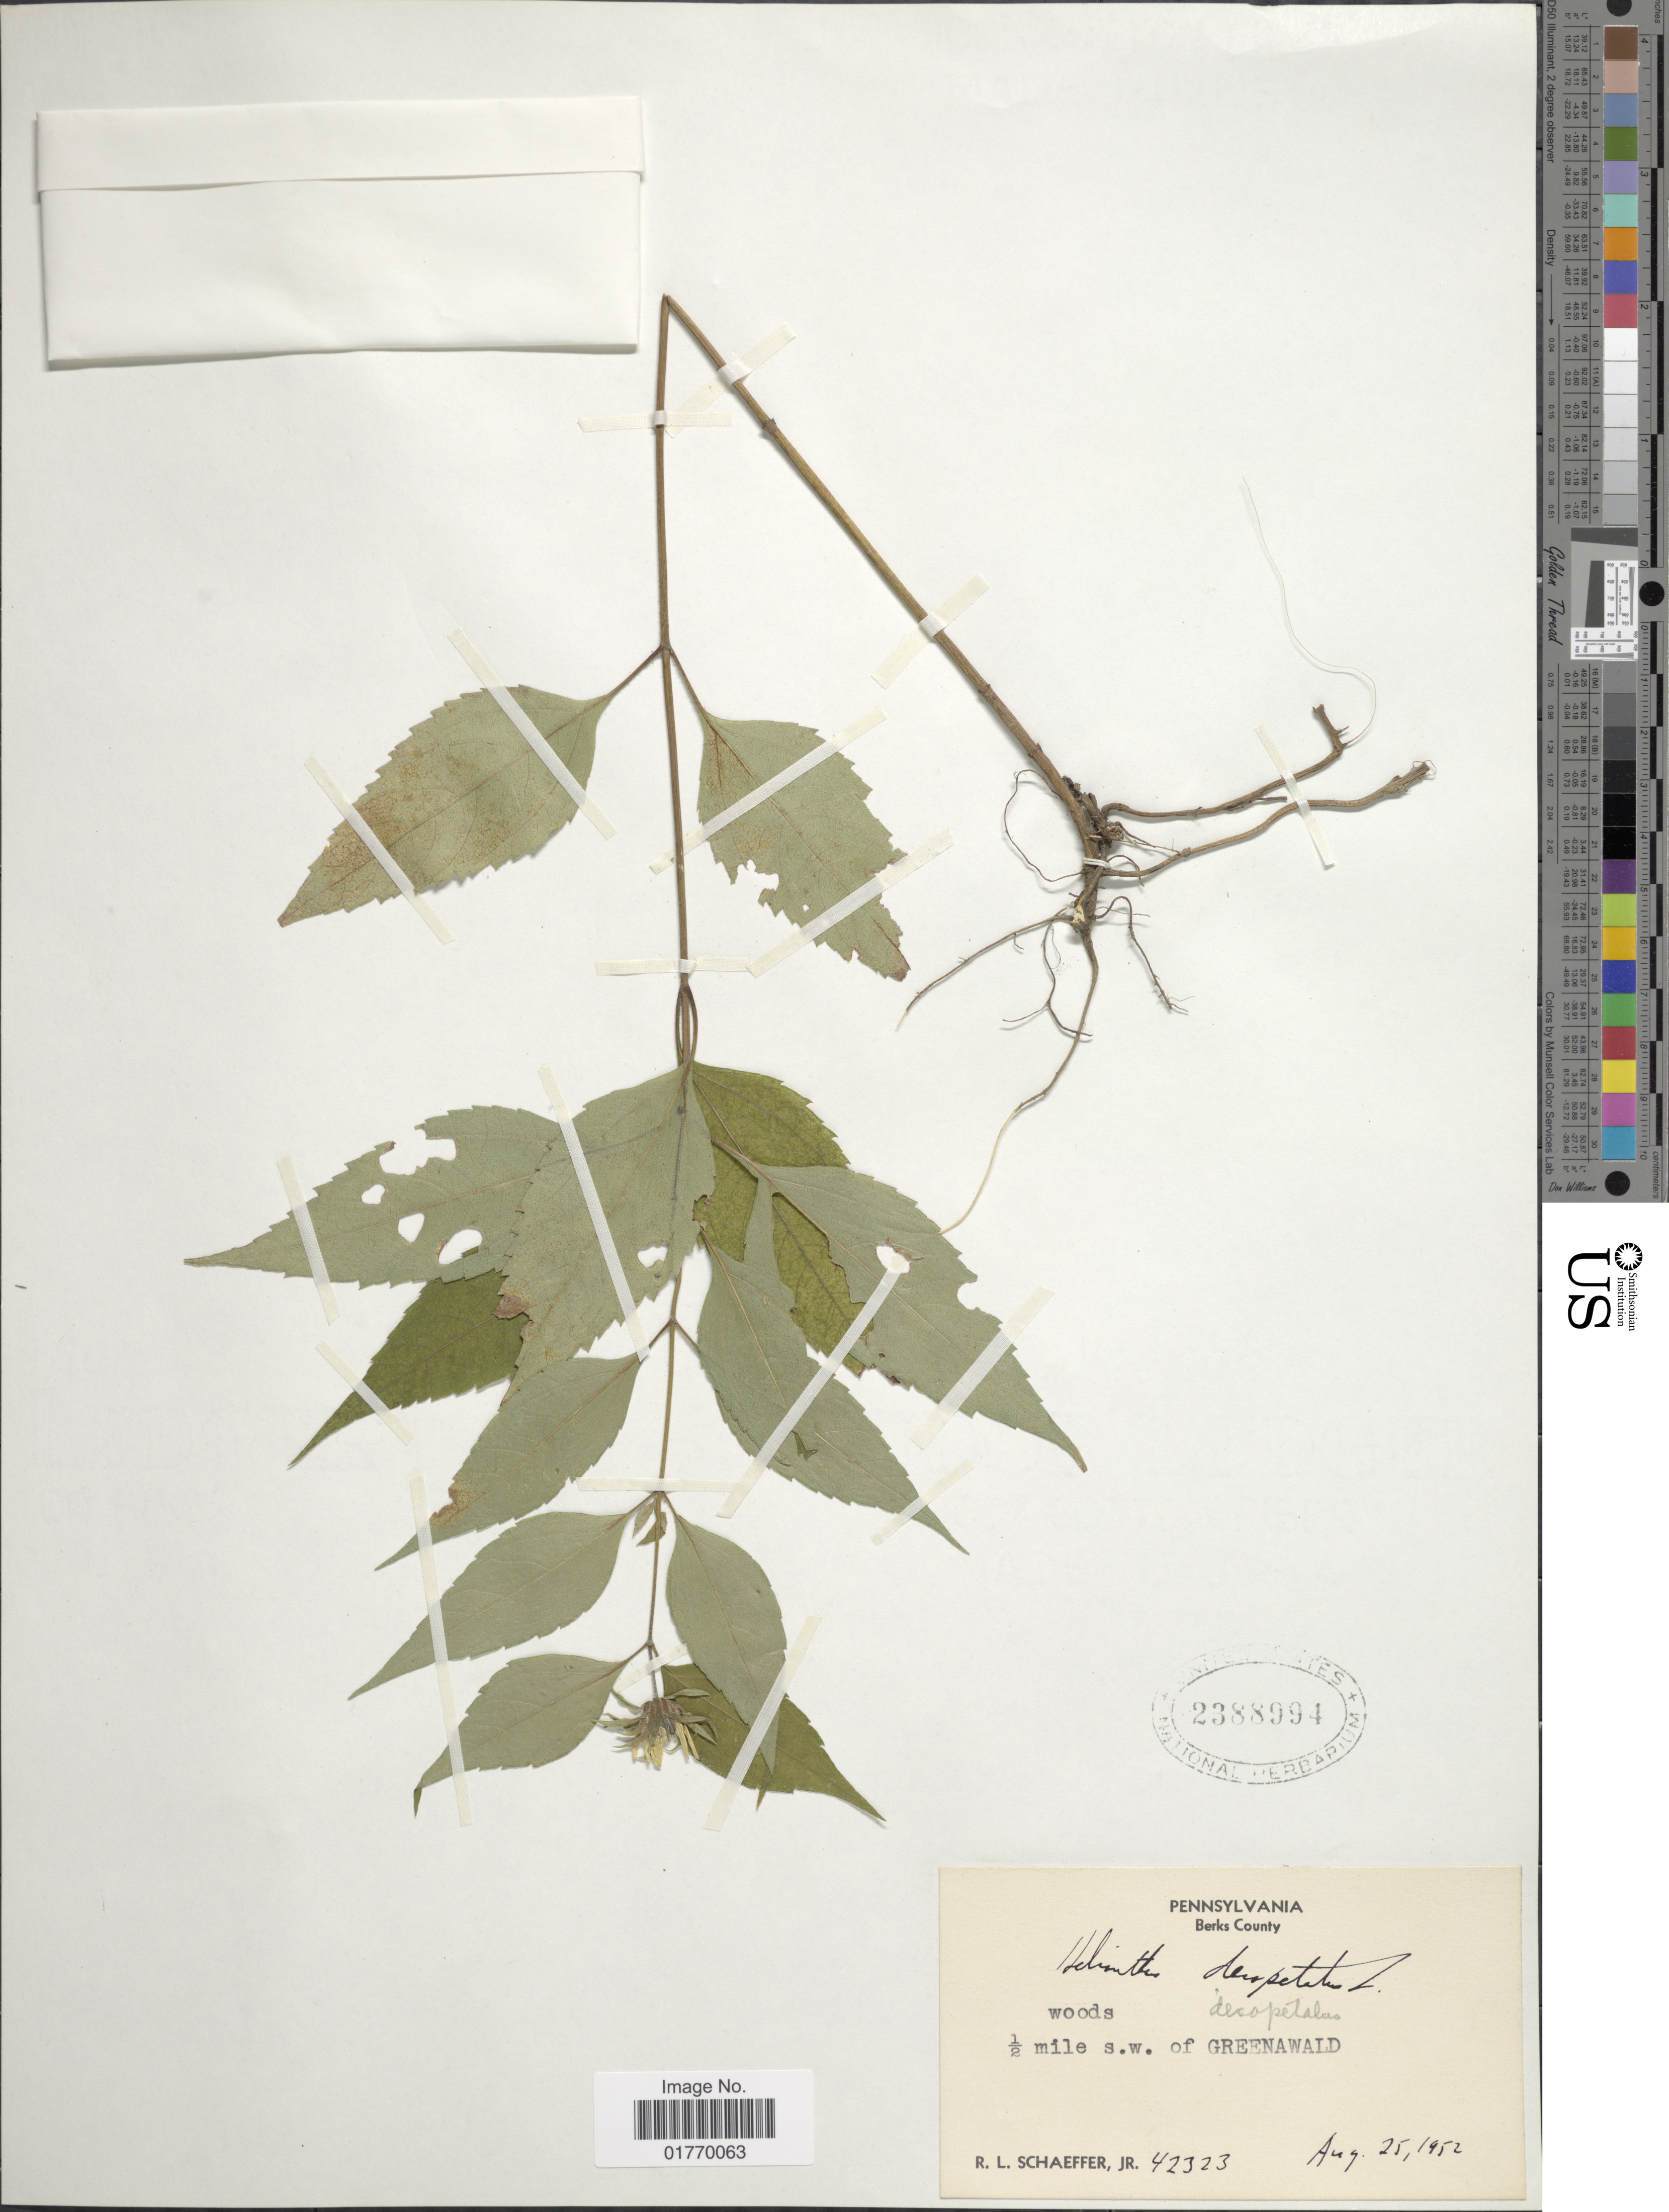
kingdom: Plantae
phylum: Tracheophyta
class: Magnoliopsida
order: Asterales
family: Asteraceae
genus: Helianthus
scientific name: Helianthus decapetalus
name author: L.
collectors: R. L. Schaeffer Jr.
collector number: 42323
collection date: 1952-08-25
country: United States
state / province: Pennsylvania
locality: Berks County, ½ miles s.w. of Greenawald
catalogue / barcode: US 2388994